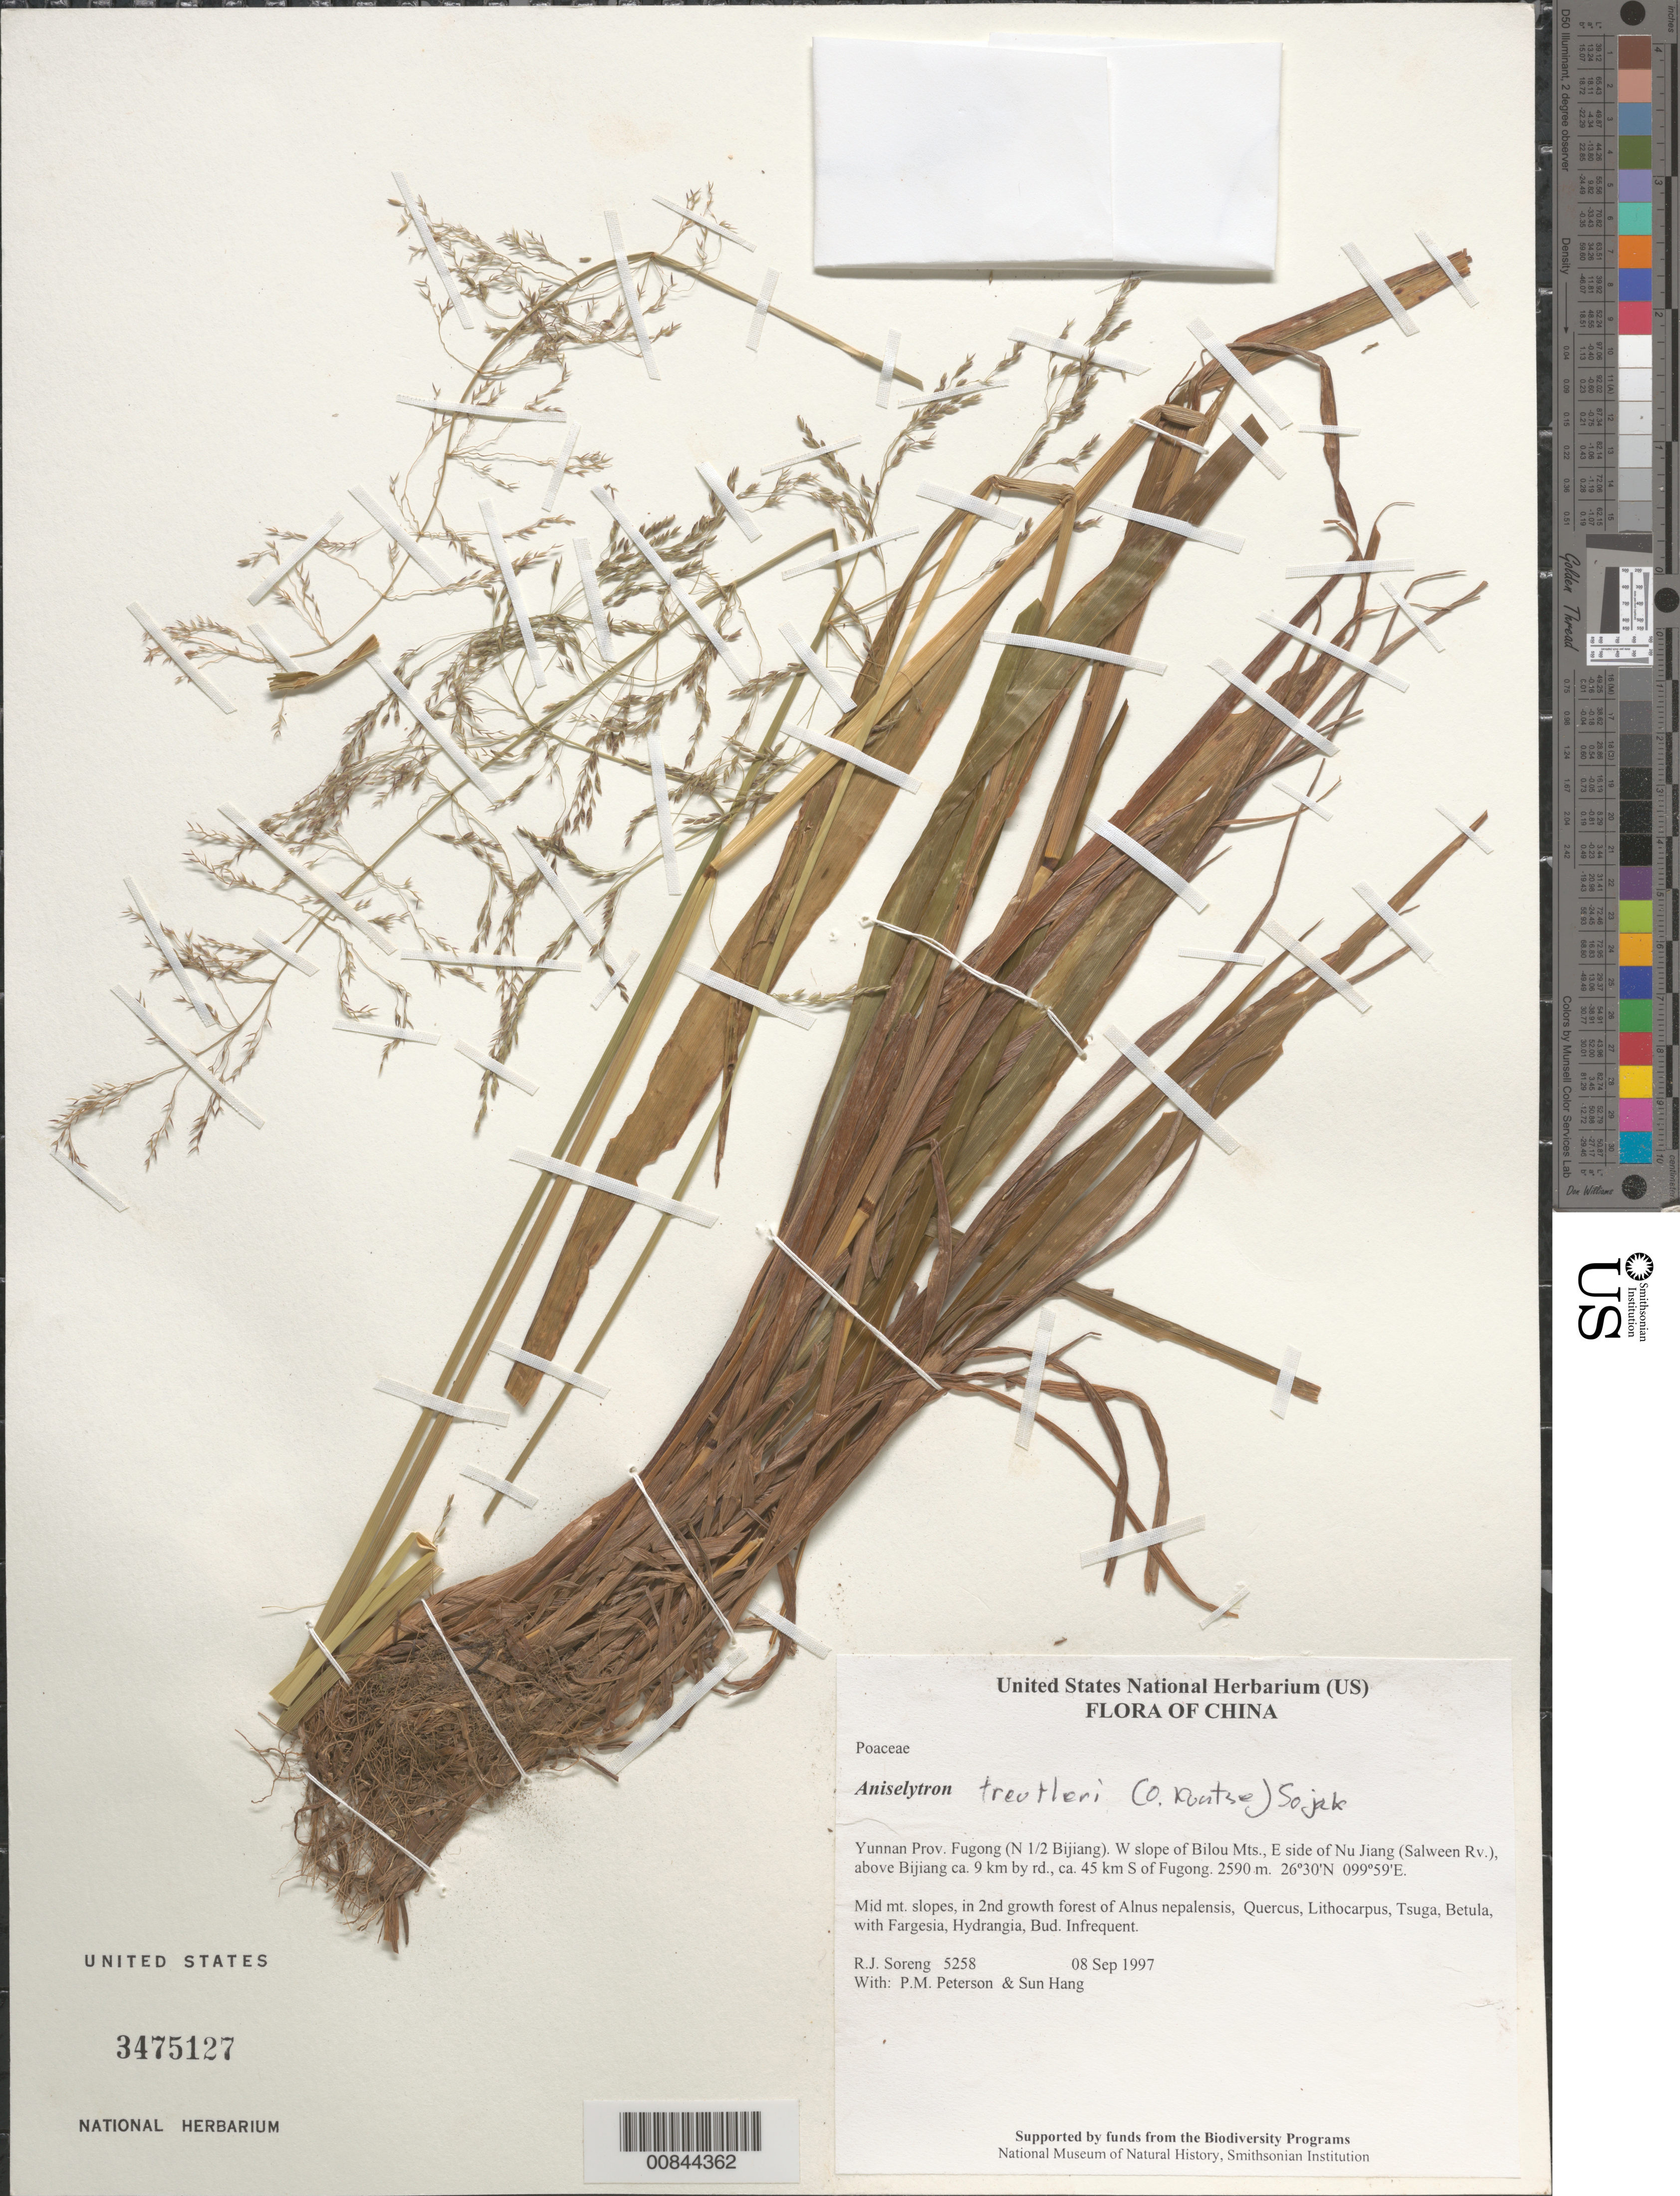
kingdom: Plantae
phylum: Tracheophyta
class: Liliopsida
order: Poales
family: Poaceae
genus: Aniselytron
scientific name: Aniselytron treutleri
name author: (Kuntze) Soják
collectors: R. J. Soreng, P. M. Peterson & Sun Hang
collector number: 5258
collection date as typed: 08 Sep 1997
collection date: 1997-09-08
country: China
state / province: Yunnan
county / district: Fugong (N 1/2 Bijiang)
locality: W slope of Bilou Mts., E side of Nu Jiang (Salween Rv.), above Bijiang ca. 9 km by rd., ca. 45 km S of Fugong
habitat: Mid mt. slopes, in 2nd growth forest of Alnus nepalensis, Quercus, Lithocarpus, Tsuga, Betula, with Fargesia, Hydrangia, Bud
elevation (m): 2590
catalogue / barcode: US 3475127